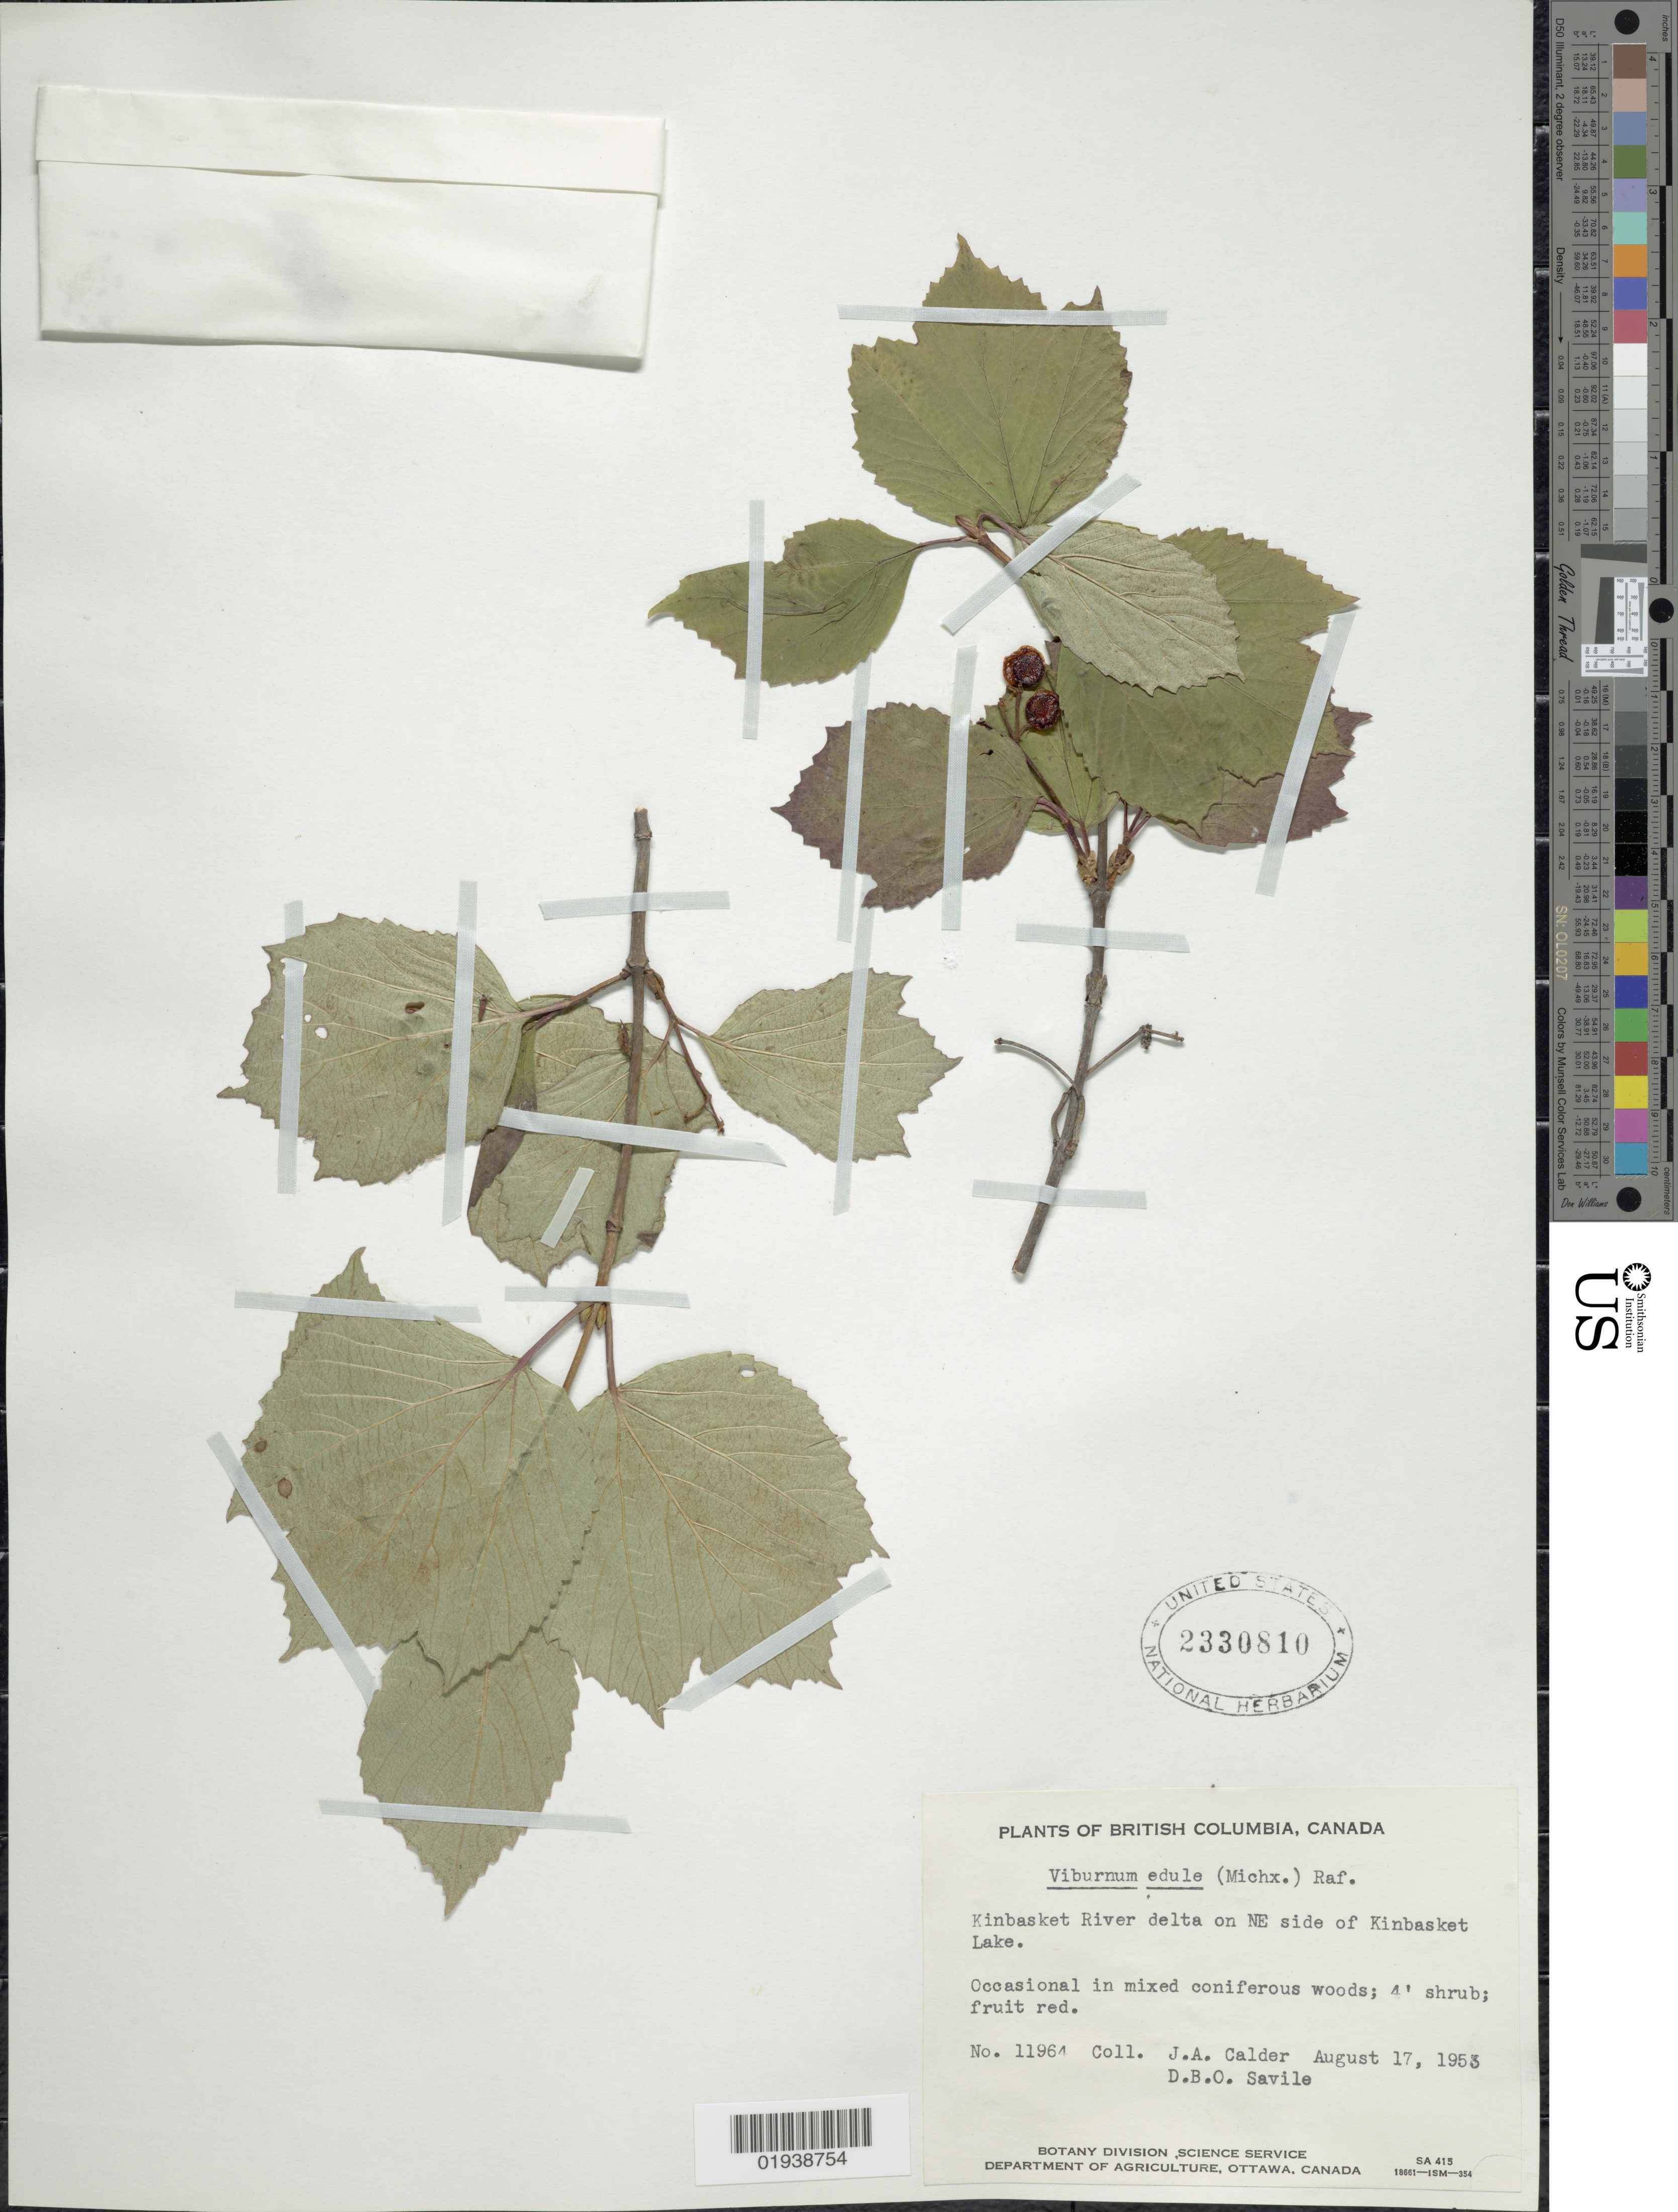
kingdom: Plantae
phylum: Tracheophyta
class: Magnoliopsida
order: Dipsacales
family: Viburnaceae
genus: Viburnum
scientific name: Viburnum edule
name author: (Michx.) Raf.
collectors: J. A. Calder & D. Savile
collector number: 11964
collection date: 1953-08-17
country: Canada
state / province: British Columbia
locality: Kinbasket River delta on NE side of Kinbasket Lake.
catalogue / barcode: US 2330810